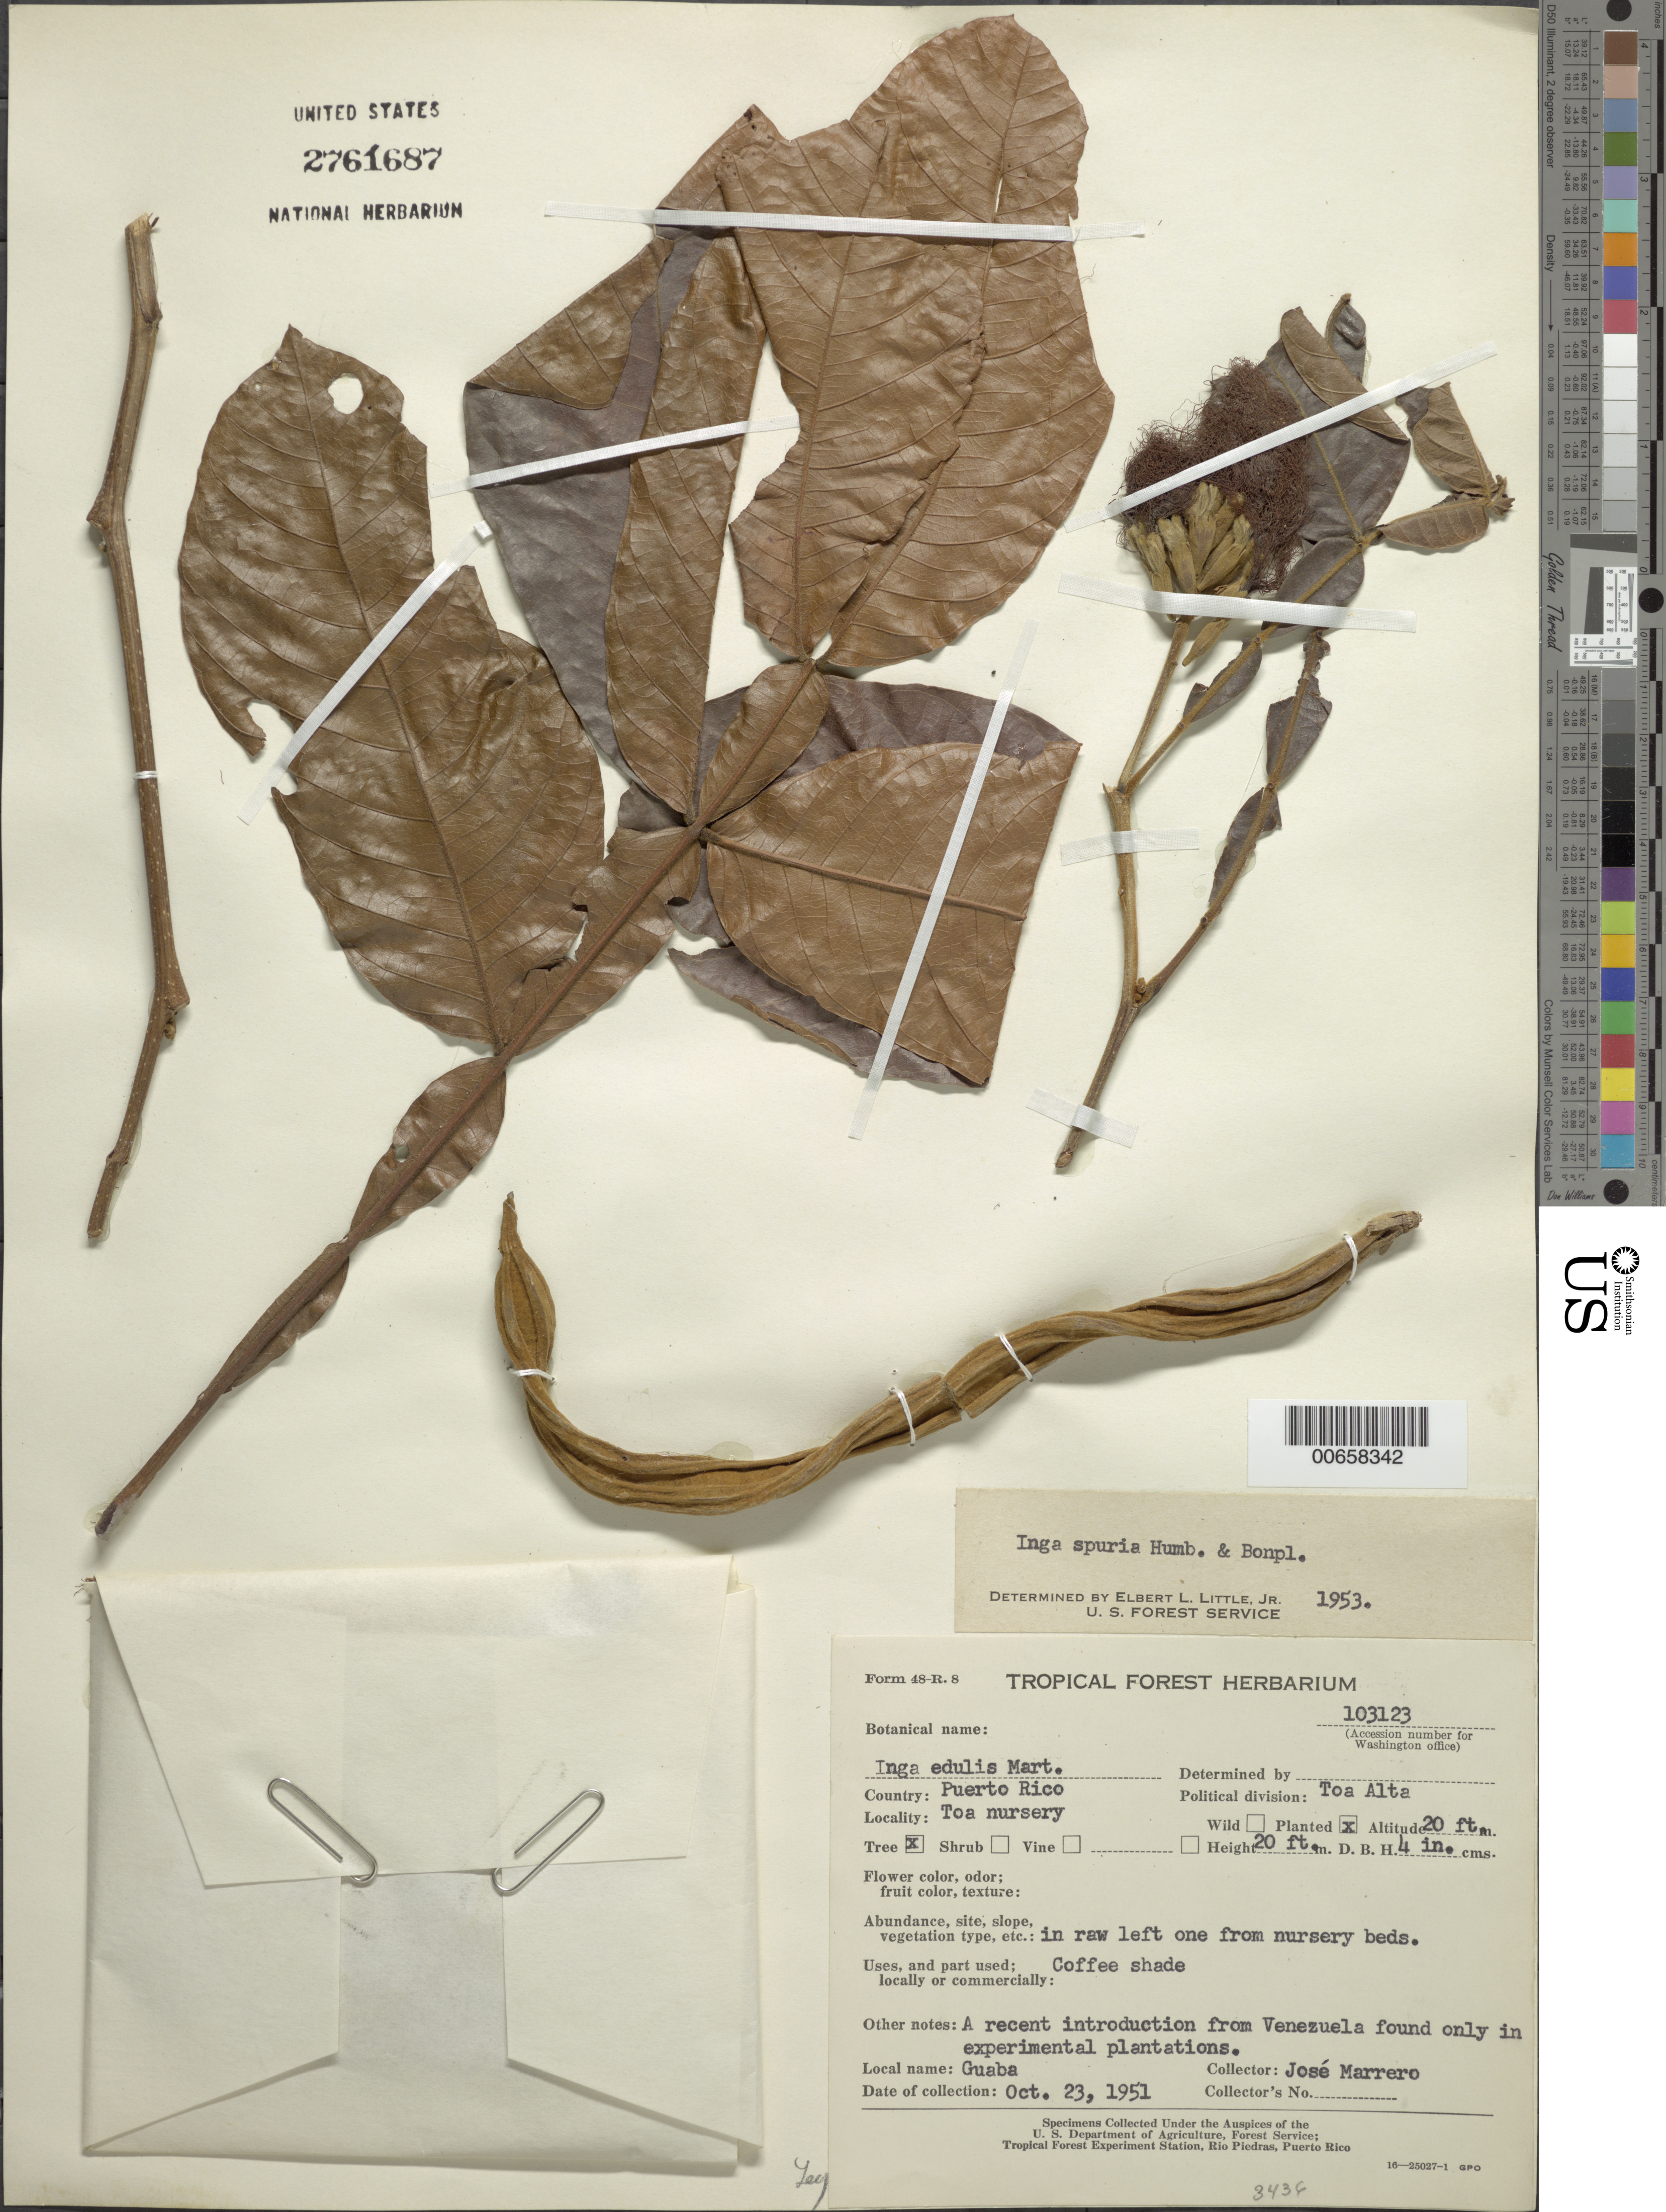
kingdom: Plantae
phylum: Tracheophyta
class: Magnoliopsida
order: Fabales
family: Fabaceae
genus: Inga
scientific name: Inga spuria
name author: Humb. & Bonpl.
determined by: Little, Elbert L., Jr., (FSSR), United States Department of Agriculture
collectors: J. Marrero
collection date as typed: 23 Oct 1951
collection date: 1951-10-23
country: Puerto Rico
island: Greater Antilles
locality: Toa Alta, Tea Nursery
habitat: Found only in exp. Stations; In raw left one from nursery beds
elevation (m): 6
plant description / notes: Common name: Guaba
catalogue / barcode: US 2761687